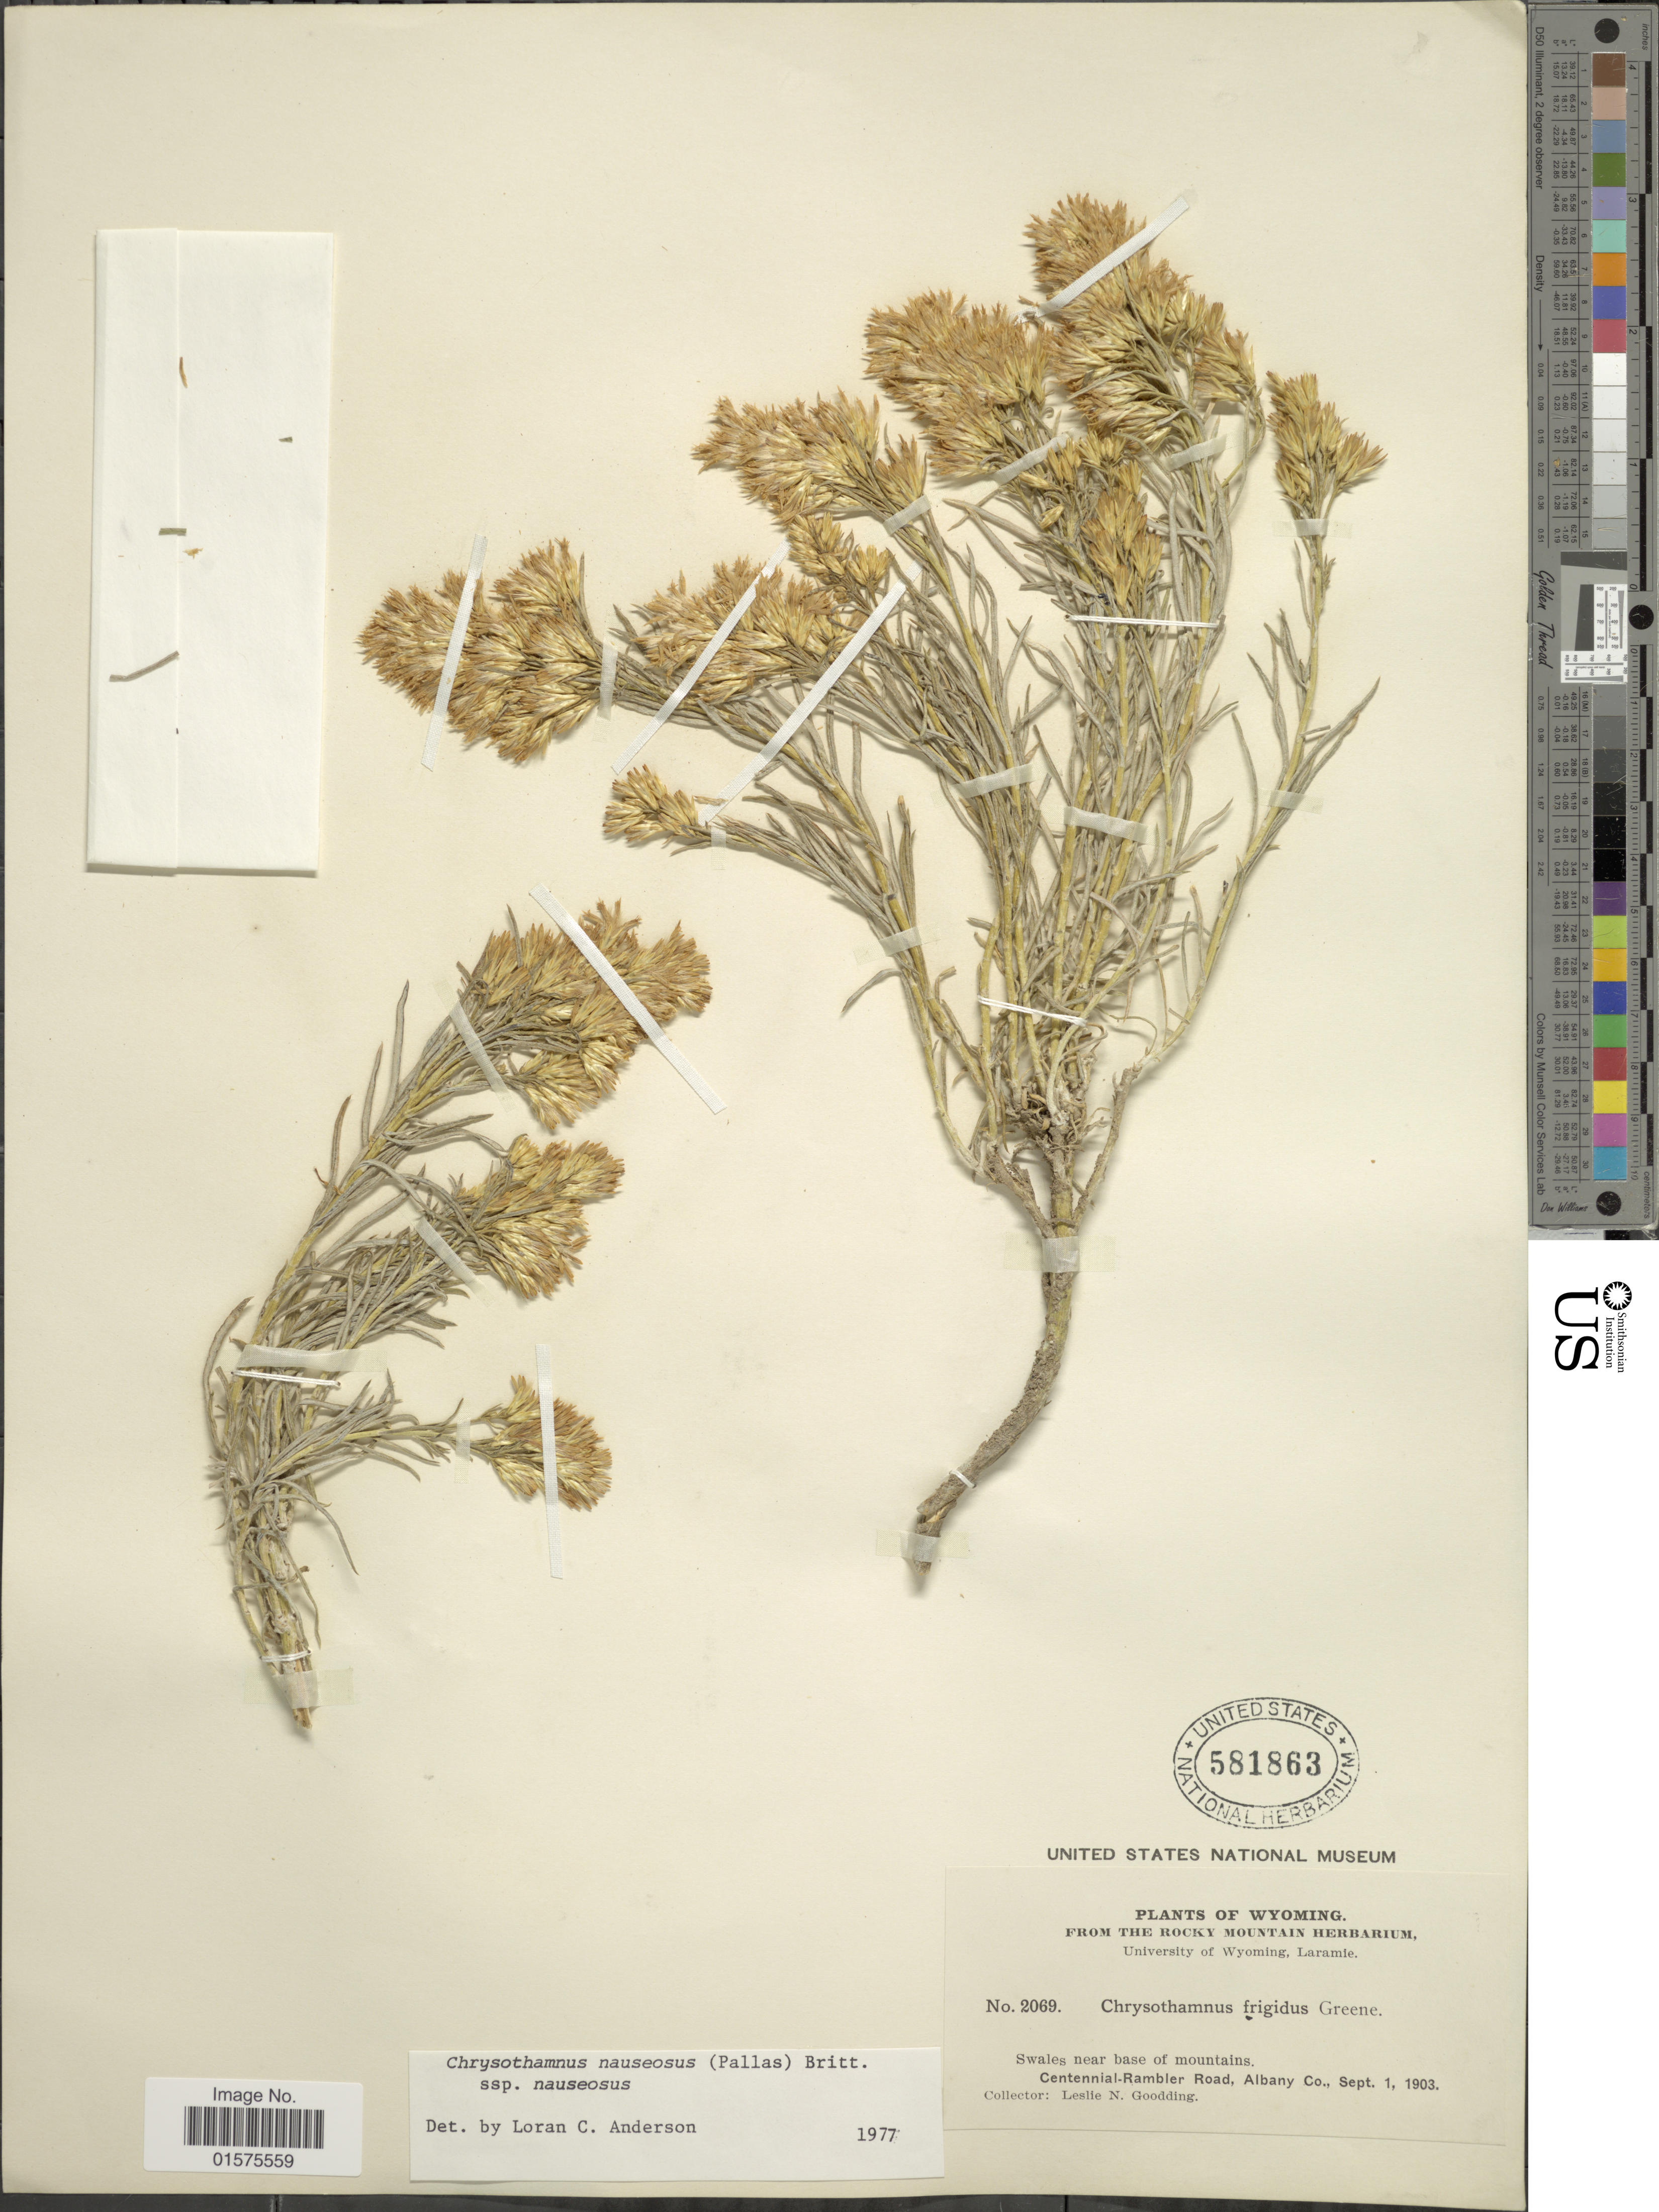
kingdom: Plantae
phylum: Tracheophyta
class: Magnoliopsida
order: Asterales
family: Asteraceae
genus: Ericameria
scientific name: Ericameria nauseosa var. nauseosa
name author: (Pall. ex Pursh) G.L. Nesom & G.I. Baird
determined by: Urbatsch, Lowell E., Curator (LSU), Louisiana State University (UNITED STATES)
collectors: L. N. Goodding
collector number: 2069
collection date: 1903-09-01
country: United States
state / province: Wyoming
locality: Centennial-Rambler Road, Albany Co.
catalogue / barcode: US 581863